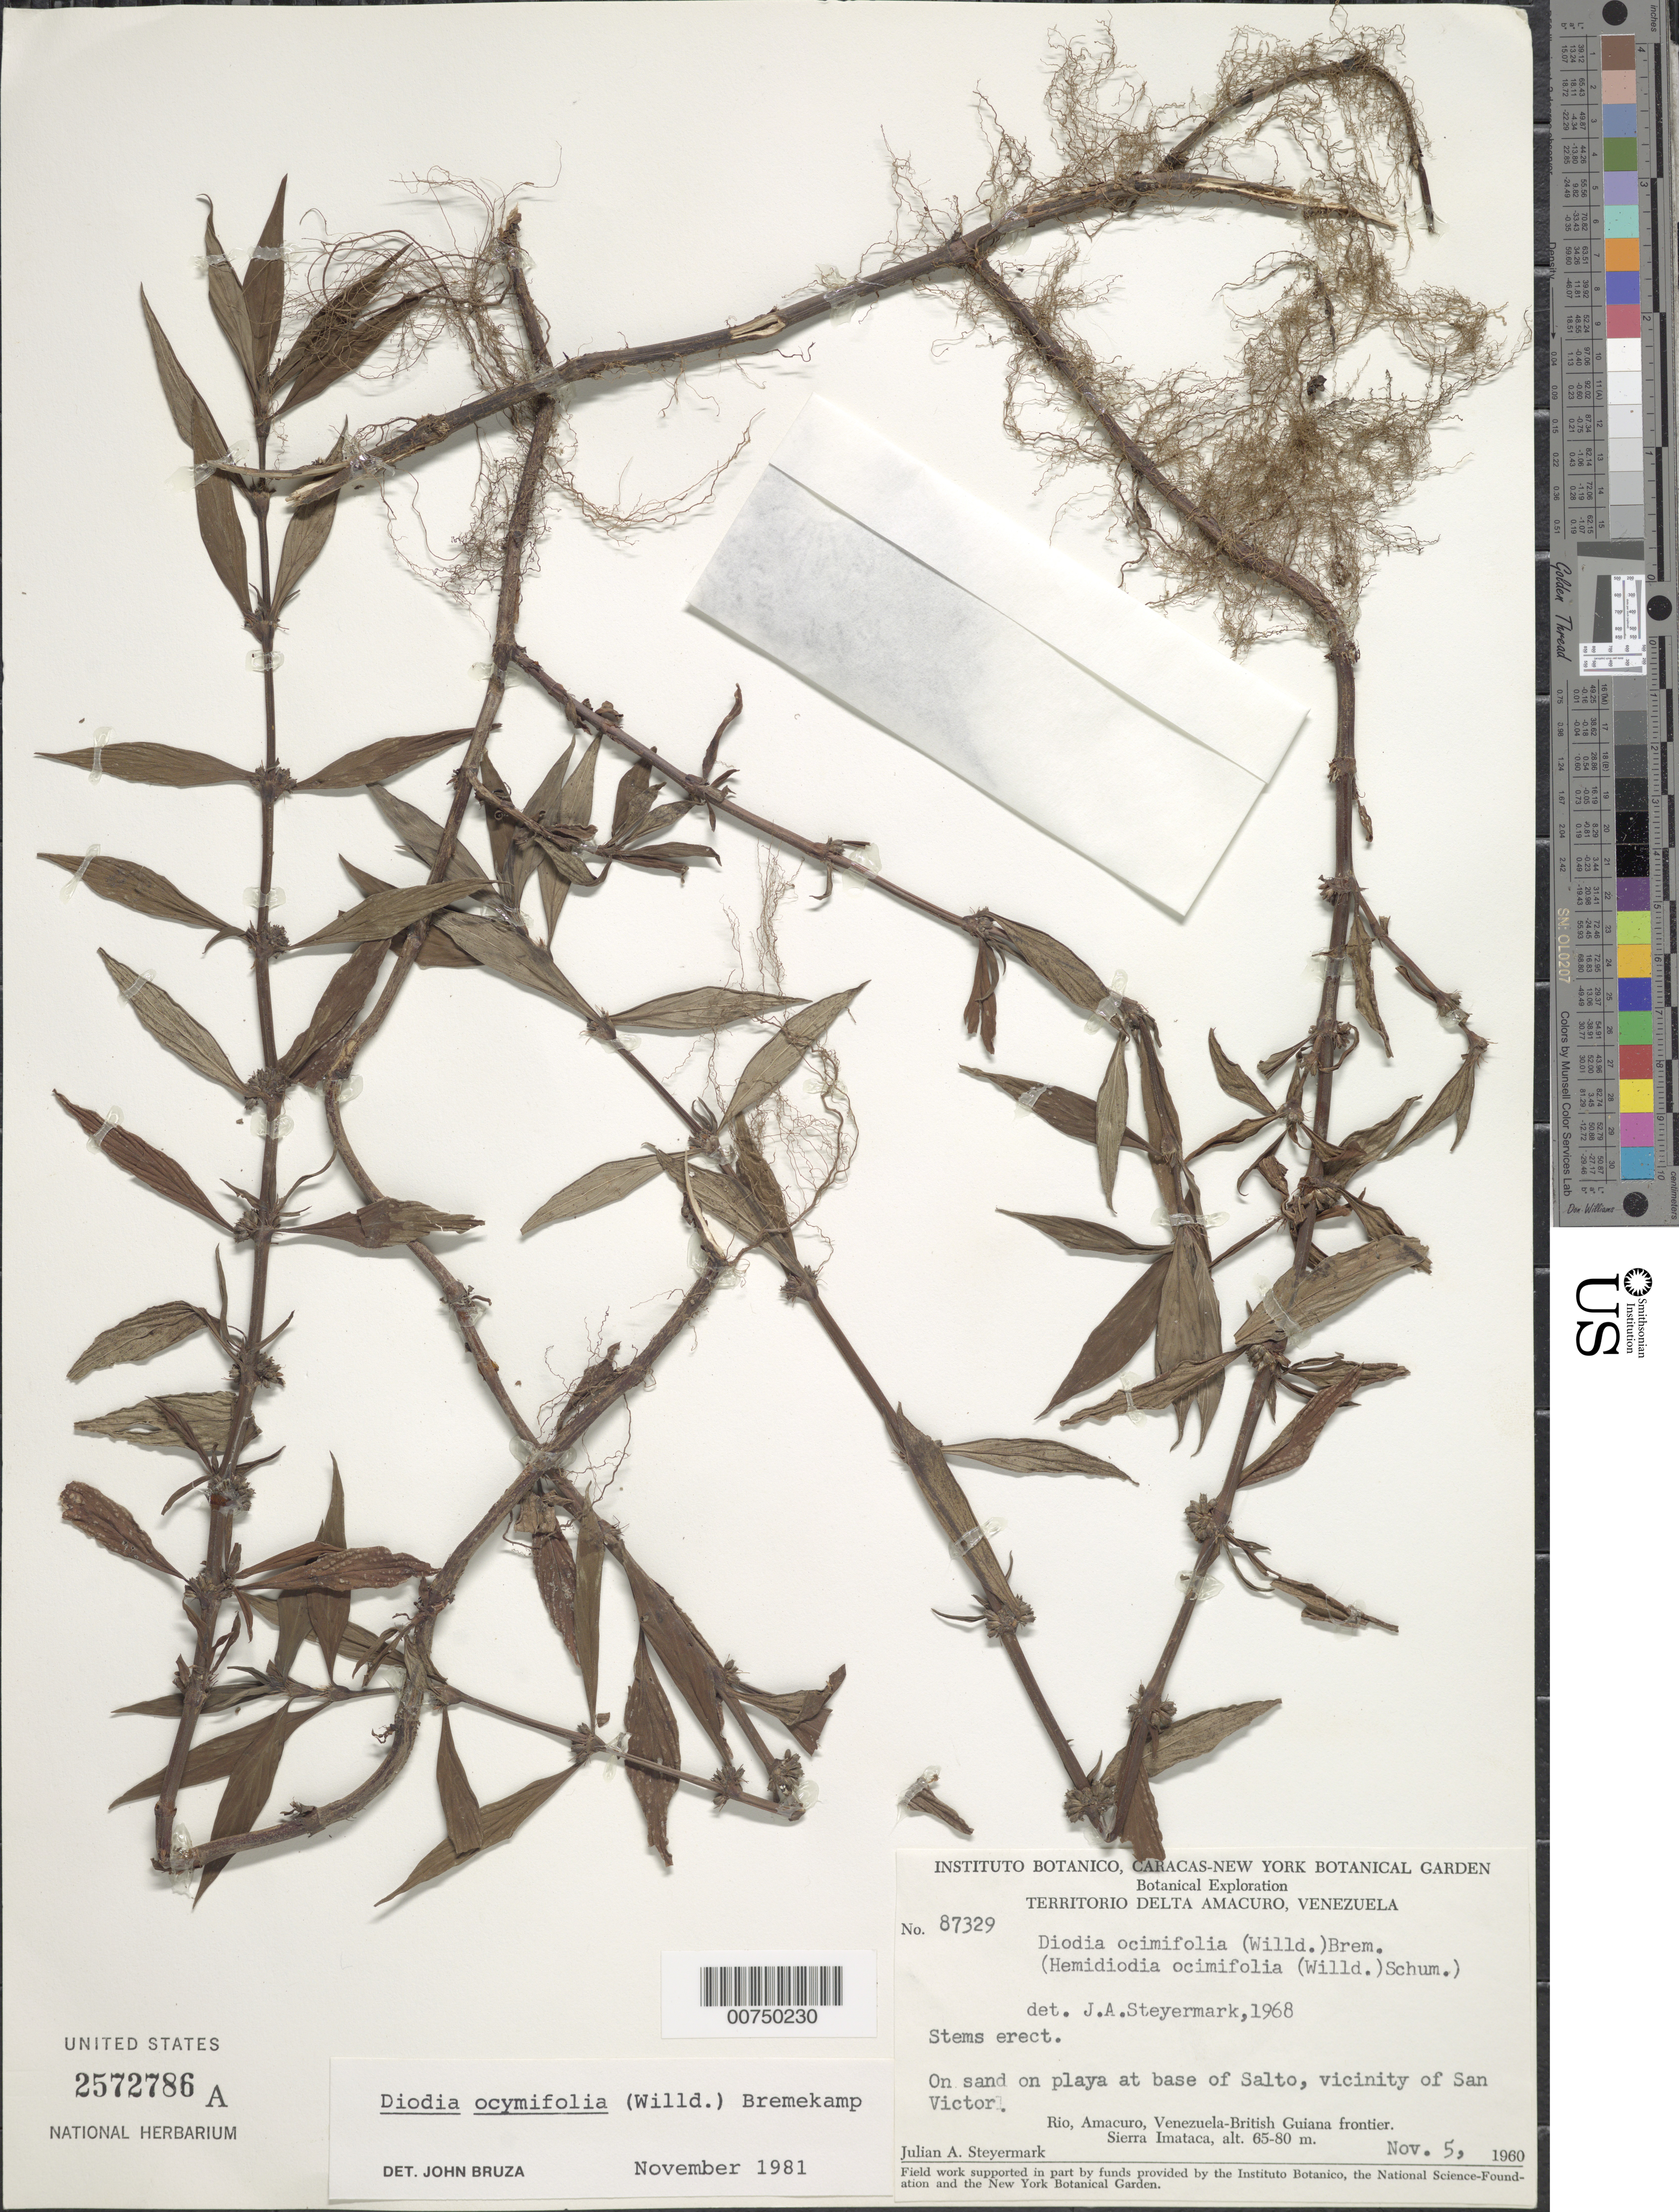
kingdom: Plantae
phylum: Tracheophyta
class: Magnoliopsida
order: Gentianales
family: Rubiaceae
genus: Diodia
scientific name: Diodia ocymifolia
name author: (Willd. ex Roem. & Schult.) Bremek.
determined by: Bruza, J.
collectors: J. Steyermark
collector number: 87329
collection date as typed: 5-Nov-60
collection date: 1960-11-05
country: Venezuela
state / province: Delta Amacuro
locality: Río Amacuro, Venezuela-British Guiana frontier, Sierra Imataca, downstream from San Victor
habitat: Sand on playa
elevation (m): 65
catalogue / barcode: US 2572786A